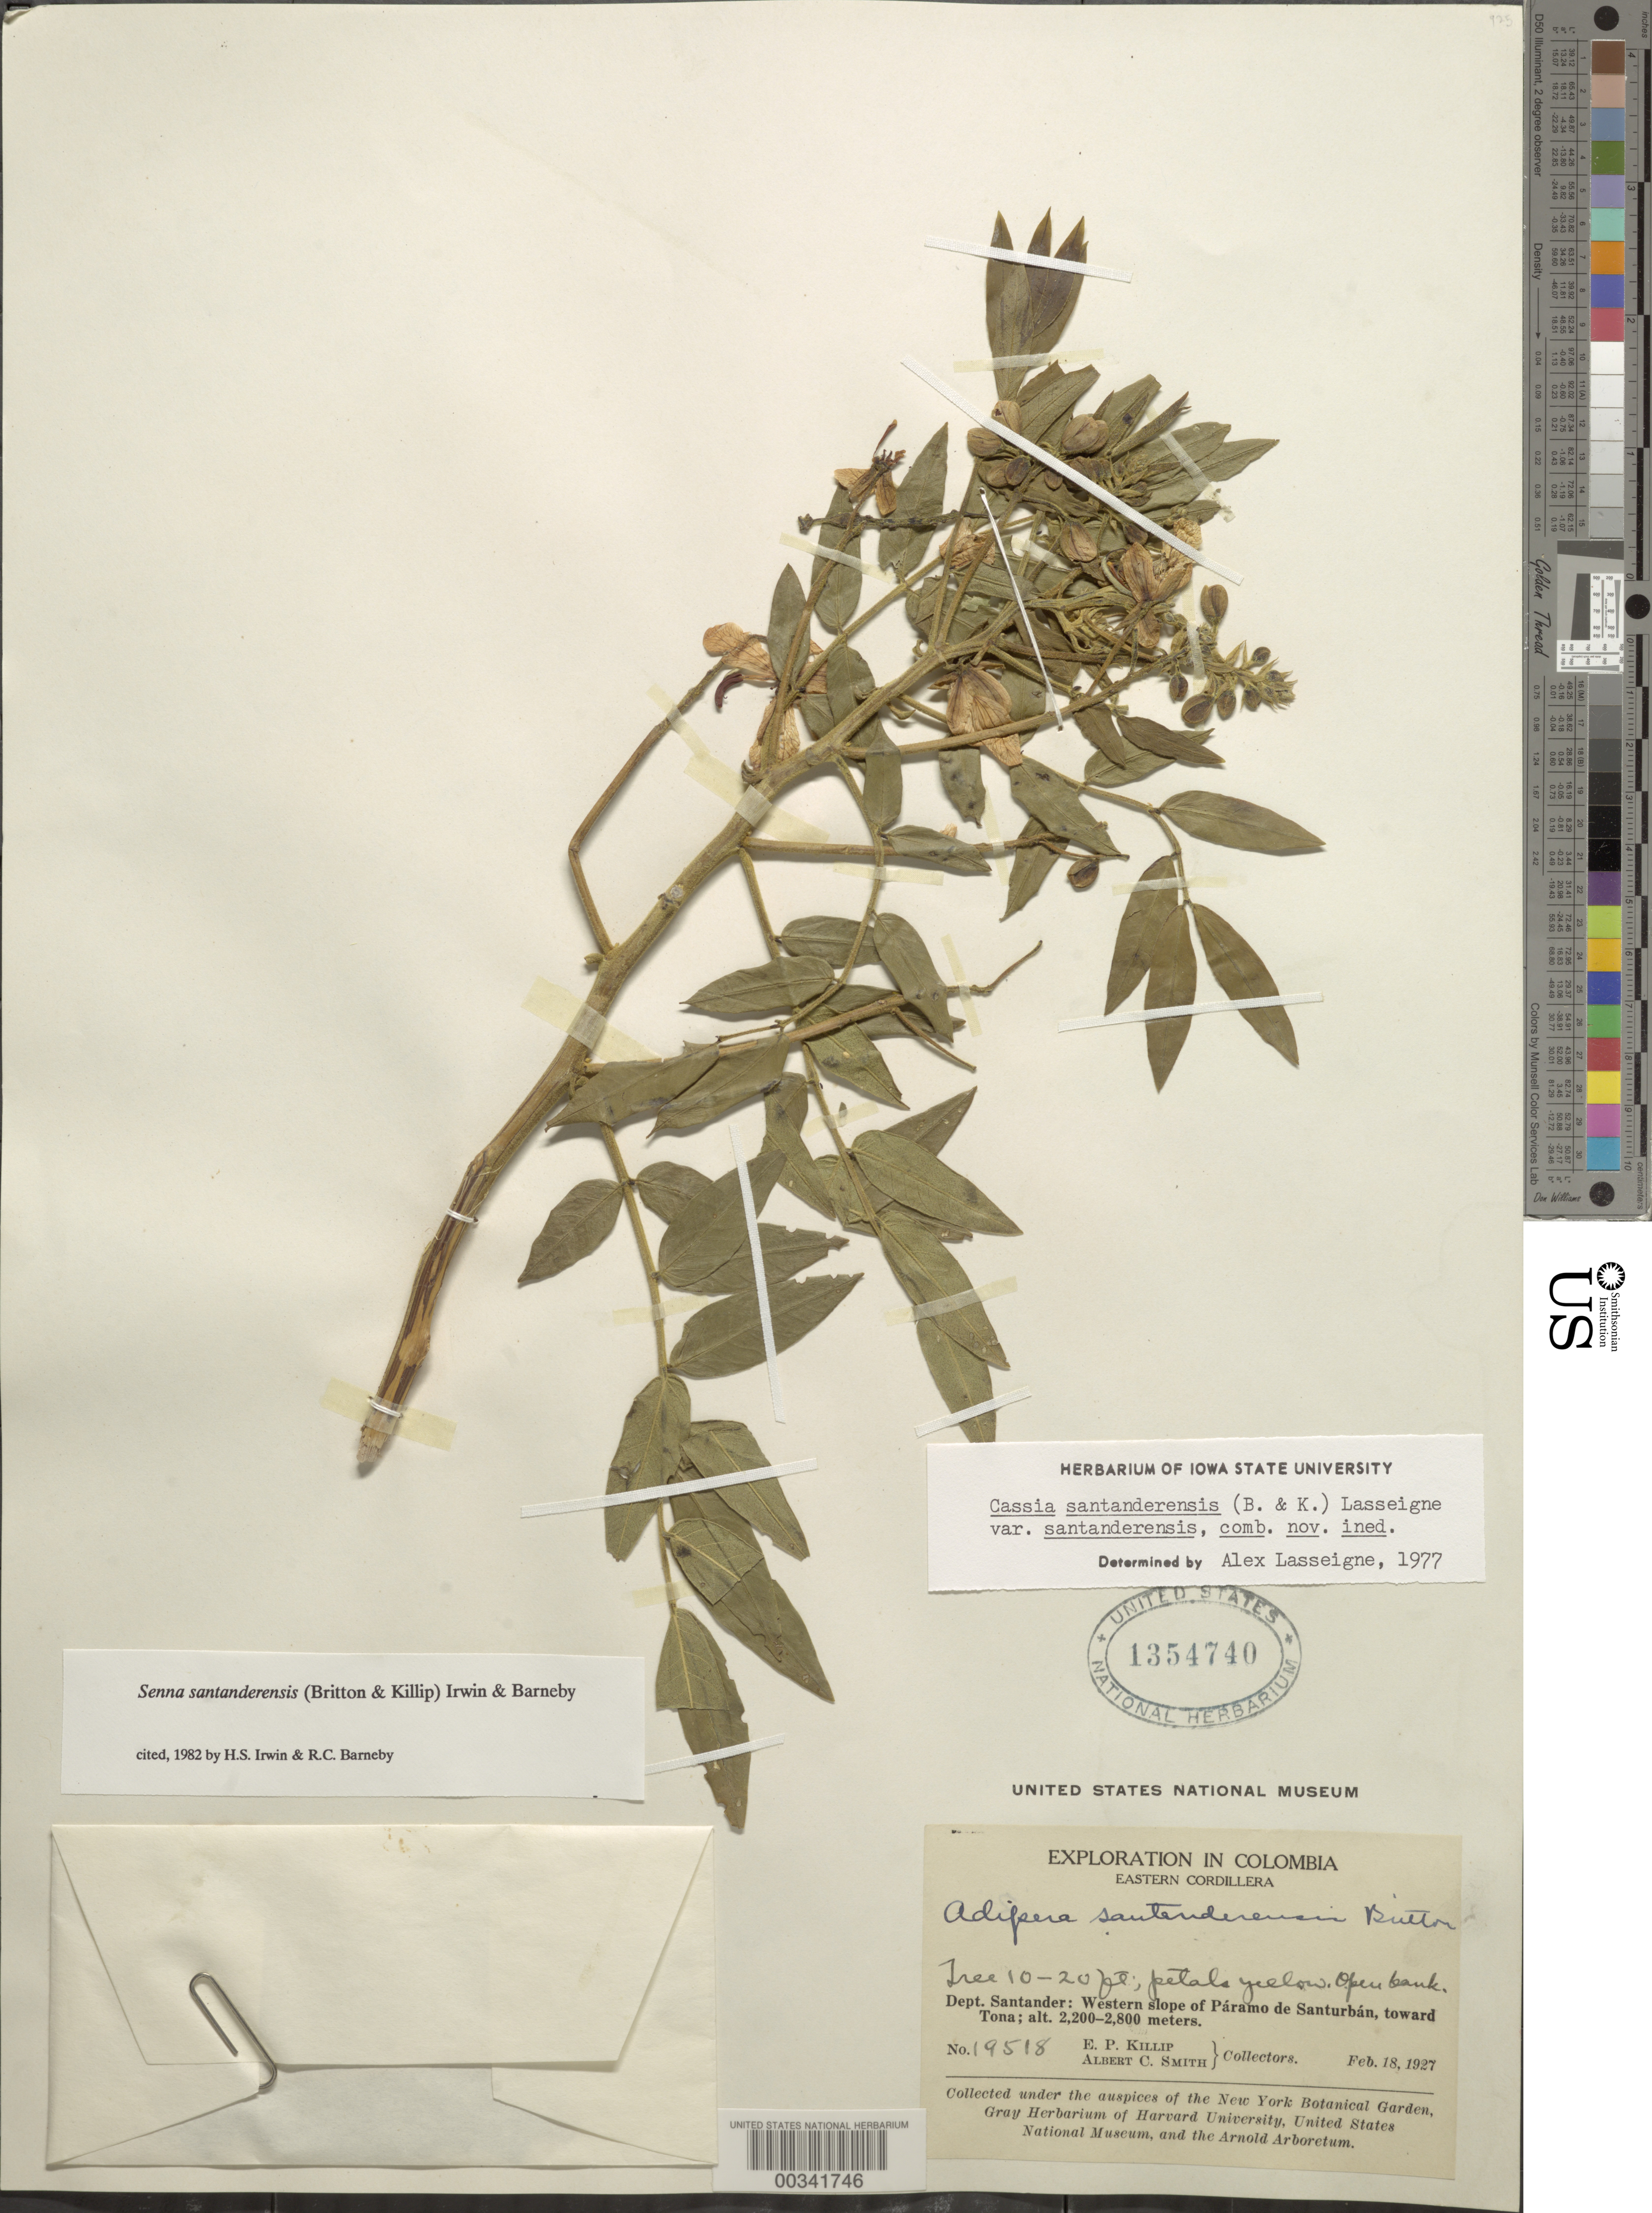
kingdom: Plantae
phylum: Tracheophyta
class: Magnoliopsida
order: Fabales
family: Fabaceae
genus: Senna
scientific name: Senna santanderensis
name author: (Britton & Killip) H.S. Irwin & Barneby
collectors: E. P. Killip & A. C. Smith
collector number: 19518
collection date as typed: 18 Feb 1927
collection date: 1927-02-18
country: Colombia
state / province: Santander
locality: Western slope of Paramo de San Turban, toward Tona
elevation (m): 2200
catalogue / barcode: US 1354740